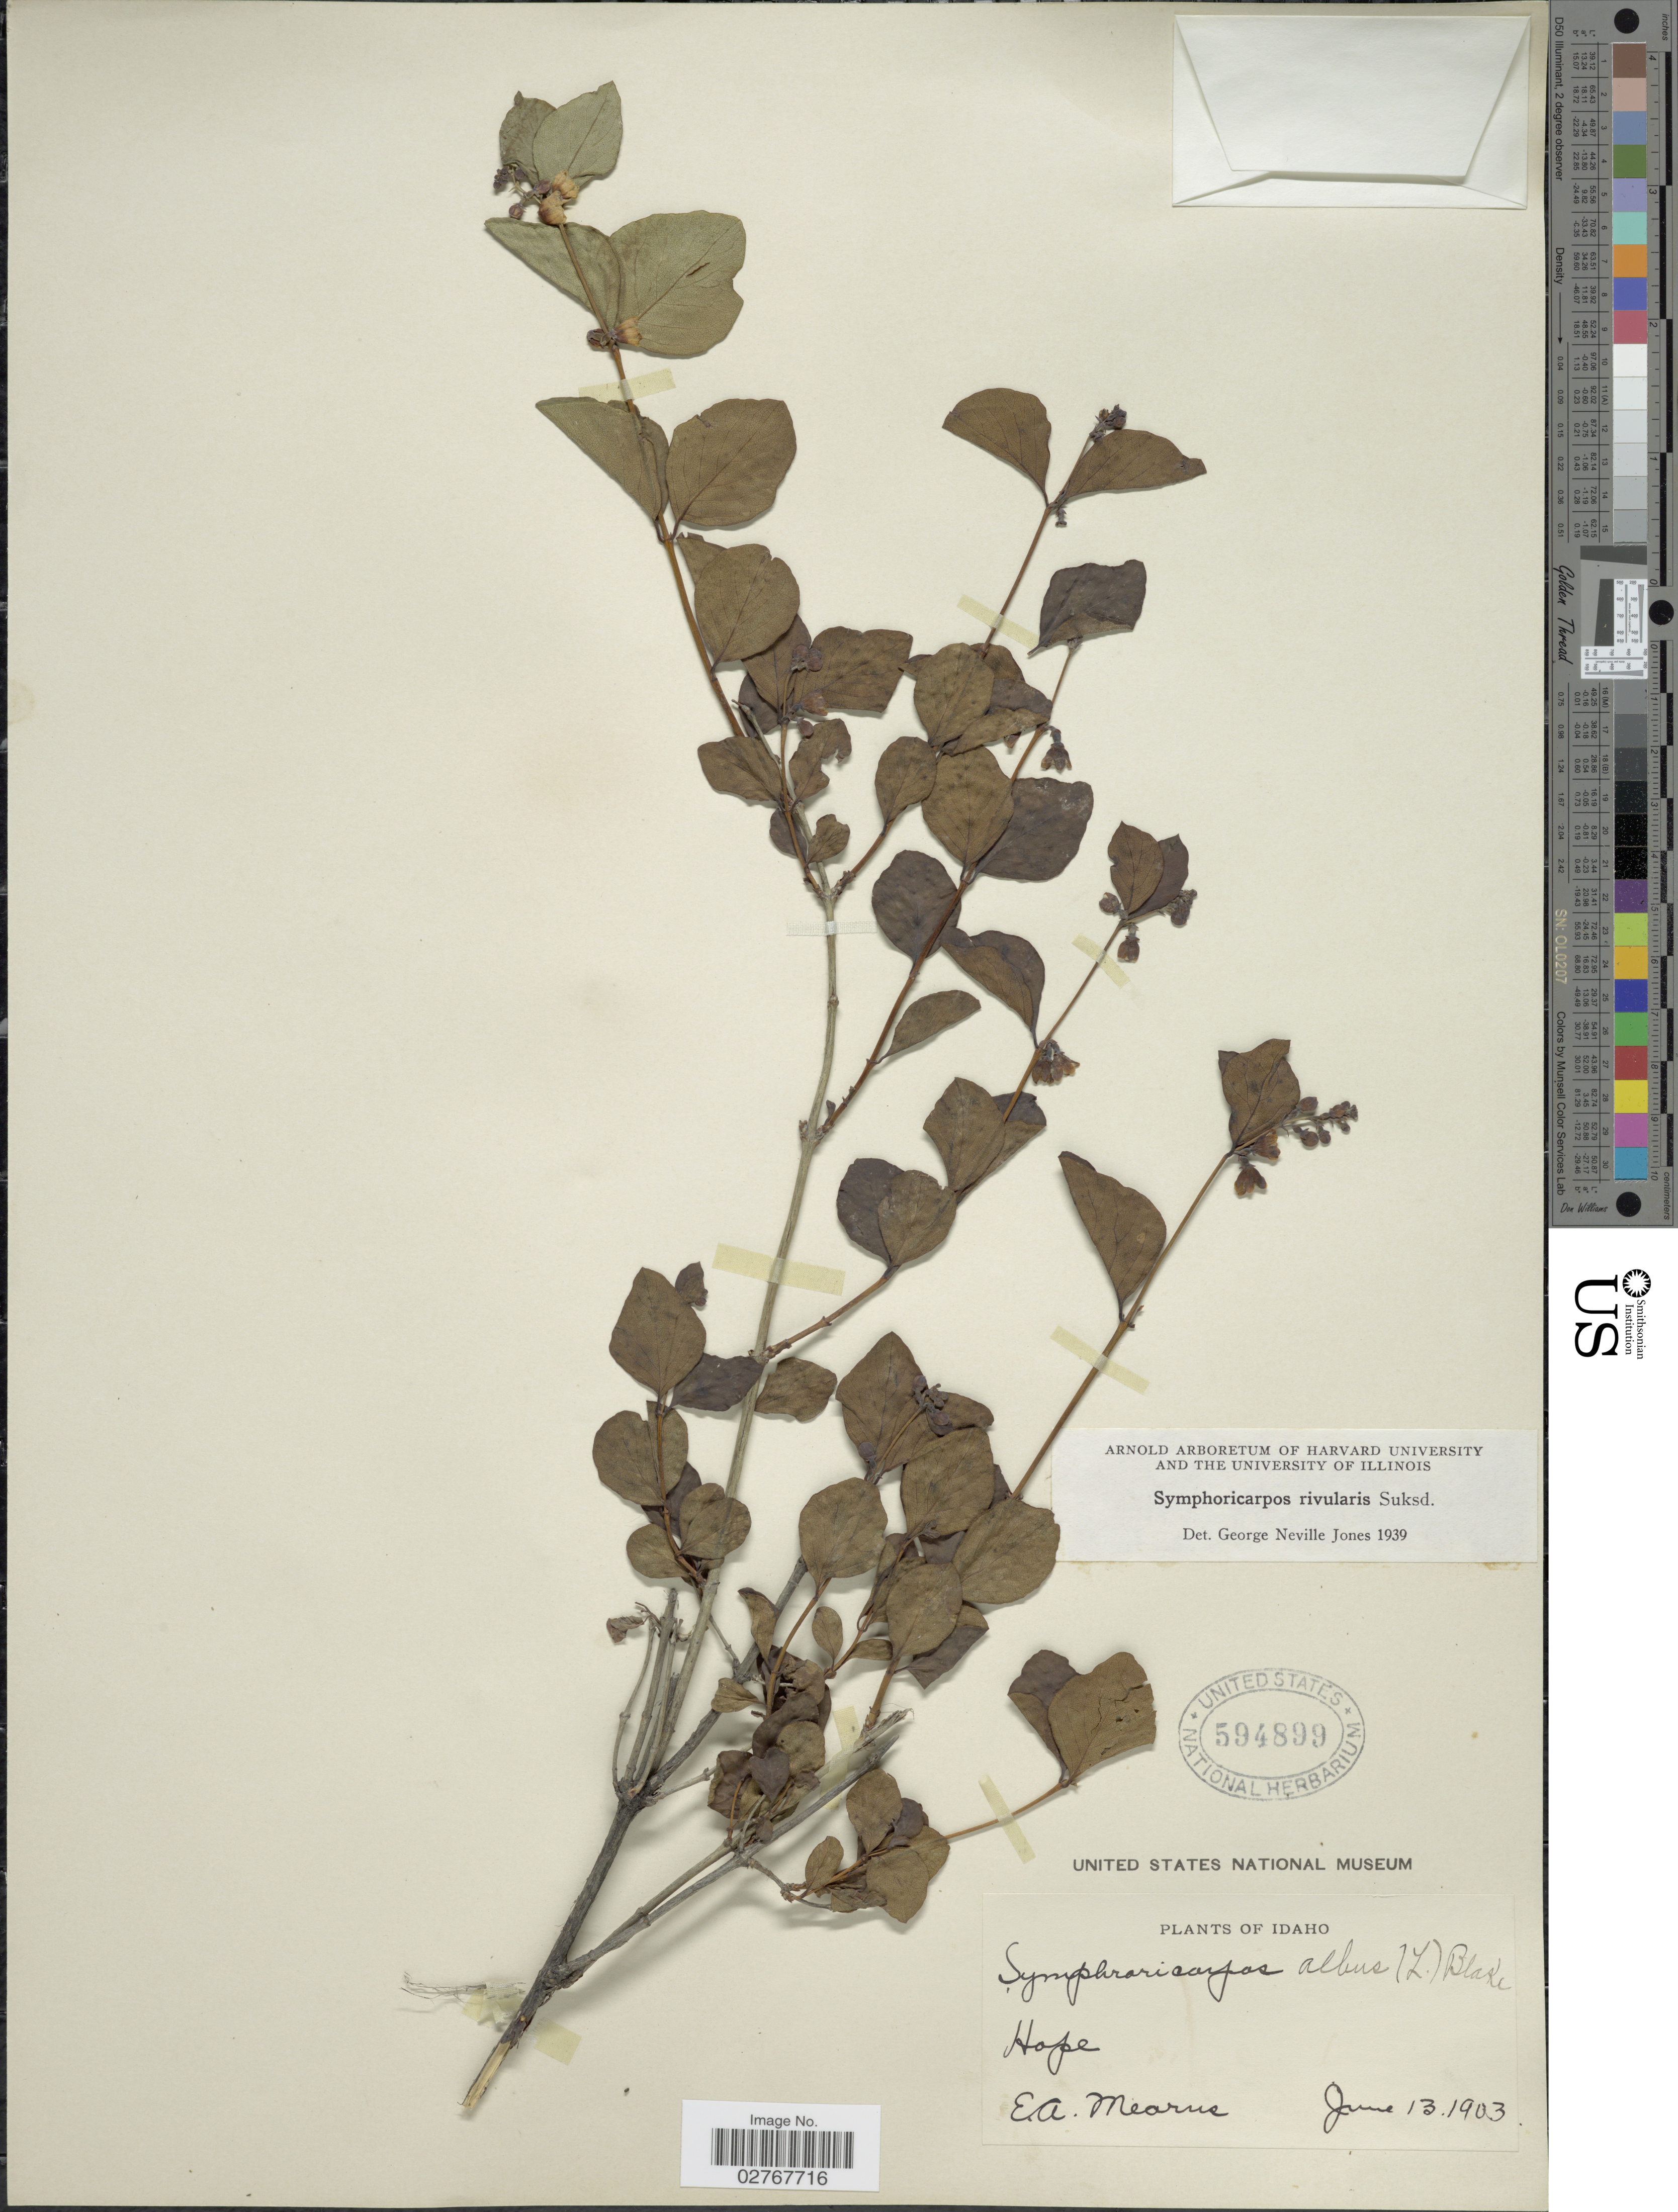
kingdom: Plantae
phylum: Tracheophyta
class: Magnoliopsida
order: Dipsacales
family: Caprifoliaceae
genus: Symphoricarpos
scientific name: Symphoricarpos rivularis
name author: Suksd.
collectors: E. A. Mearns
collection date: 1903-06-13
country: United States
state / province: Idaho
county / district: Bonner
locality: Hope.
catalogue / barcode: US 594899